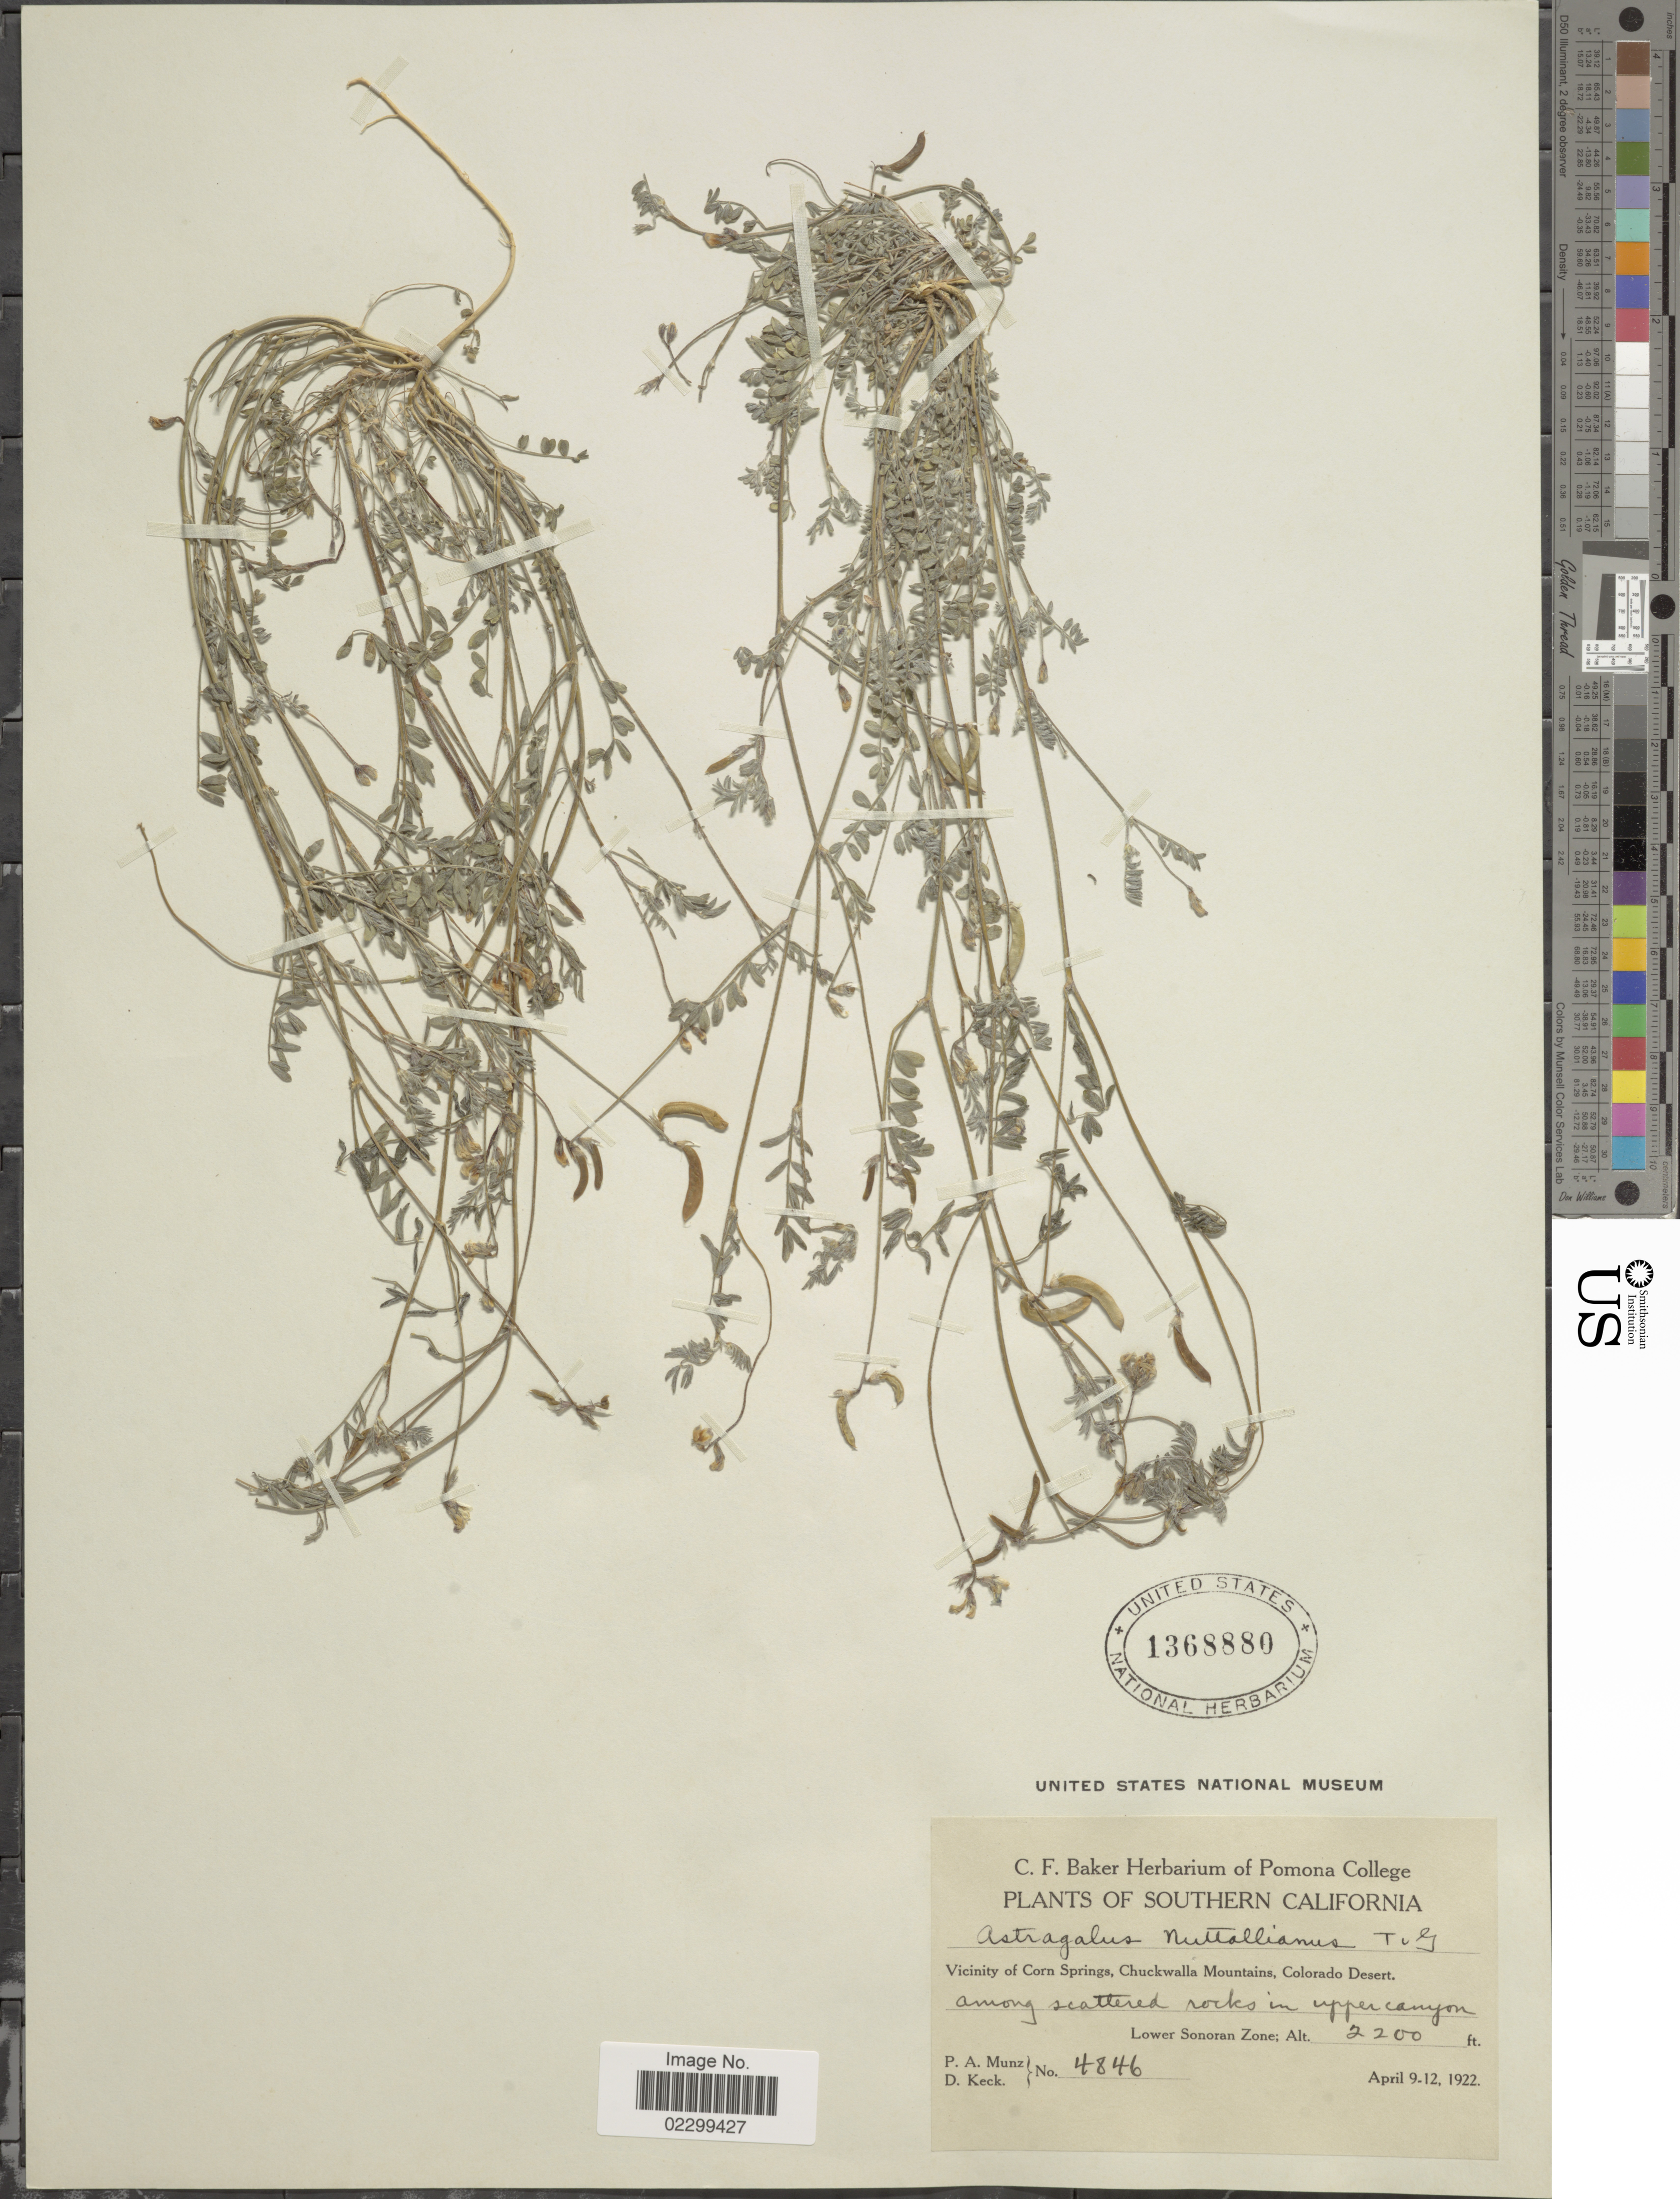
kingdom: Plantae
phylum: Tracheophyta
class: Magnoliopsida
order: Fabales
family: Fabaceae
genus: Astragalus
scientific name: Astragalus nuttallianus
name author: DC.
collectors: P. A. Munz & D. Keck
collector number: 4846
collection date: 1922-04-09/1922-04-12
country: United States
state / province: California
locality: Southern California, Vicinity of Corn Springs, Chuckwalla Mountains, Colorado Desert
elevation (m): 671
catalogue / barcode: US 1368880